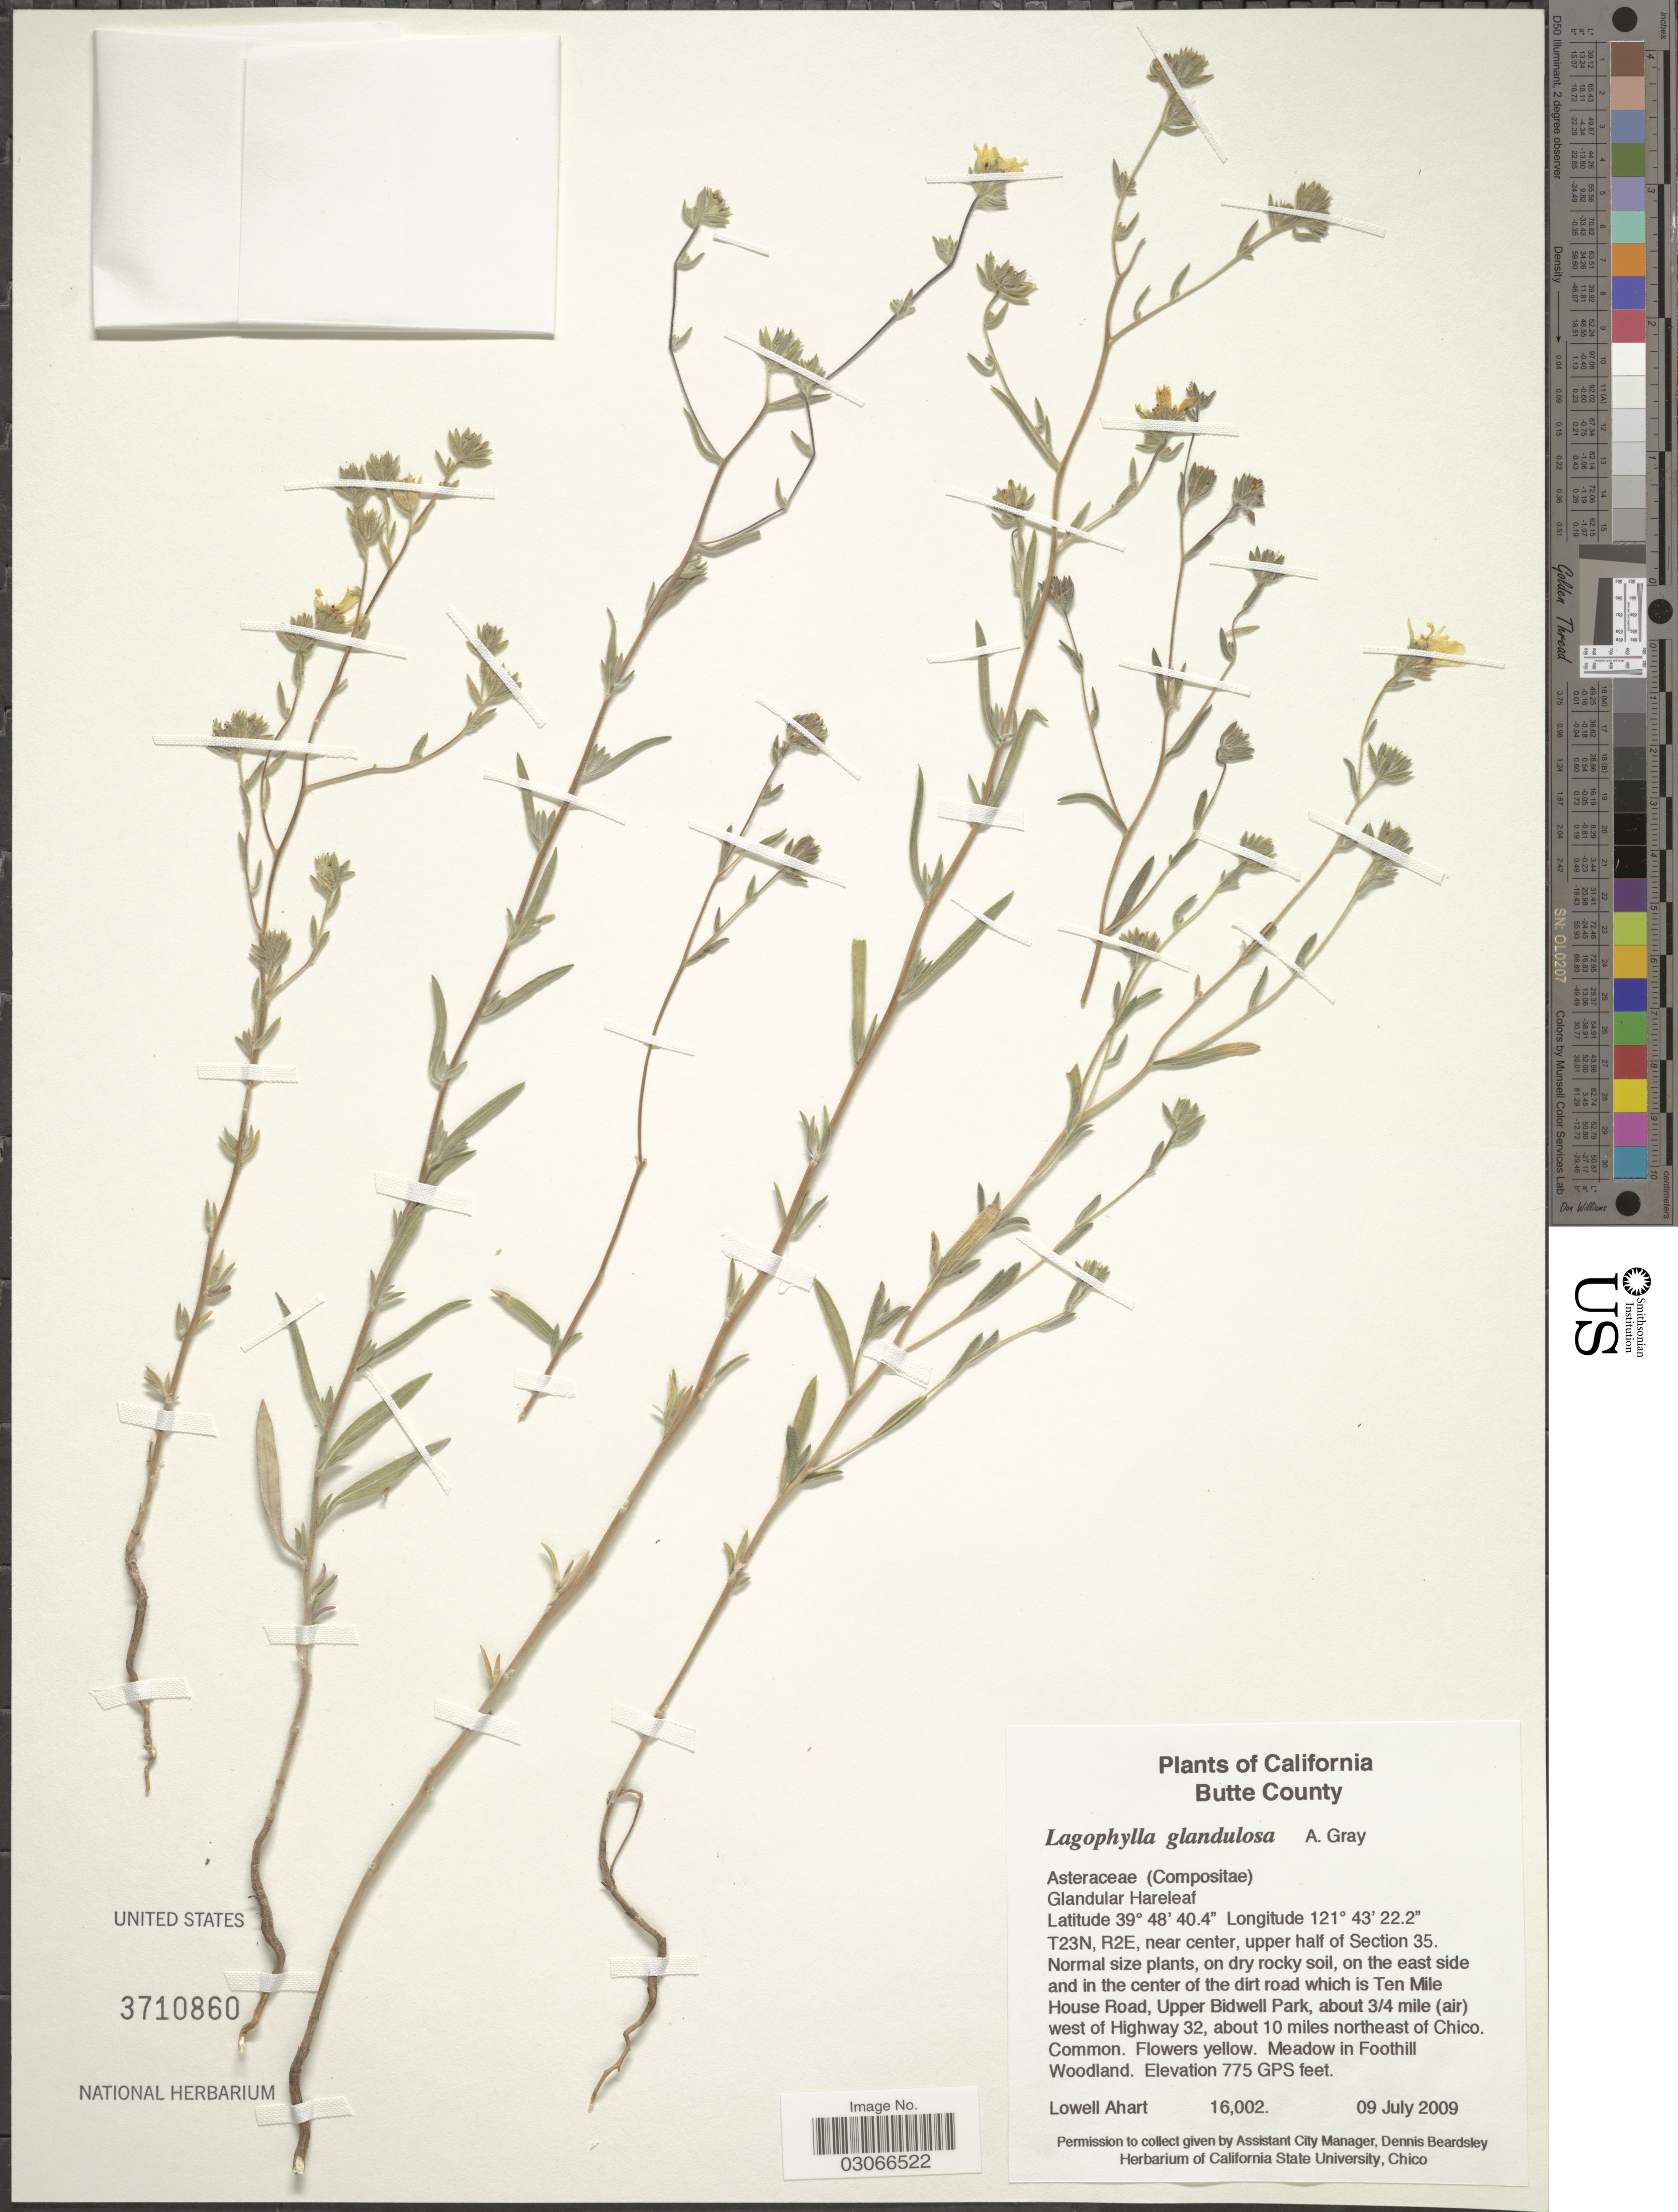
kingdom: Plantae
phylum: Tracheophyta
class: Magnoliopsida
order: Asterales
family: Asteraceae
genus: Lagophylla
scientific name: Lagophylla glandulosa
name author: A. Gray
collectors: L. Ahart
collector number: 16002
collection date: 2009-07-09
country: United States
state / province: California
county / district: Butte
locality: Butte County. T23N, R2E, near center, upper half of Section 35, on the east side and in the center of the dirt road which is Ten Mile House Road, Upper Bidwell park, about 3/4 mile (air) west of Highway 32, about 10 miles northeast of Chico.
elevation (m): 236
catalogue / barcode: US 3710860